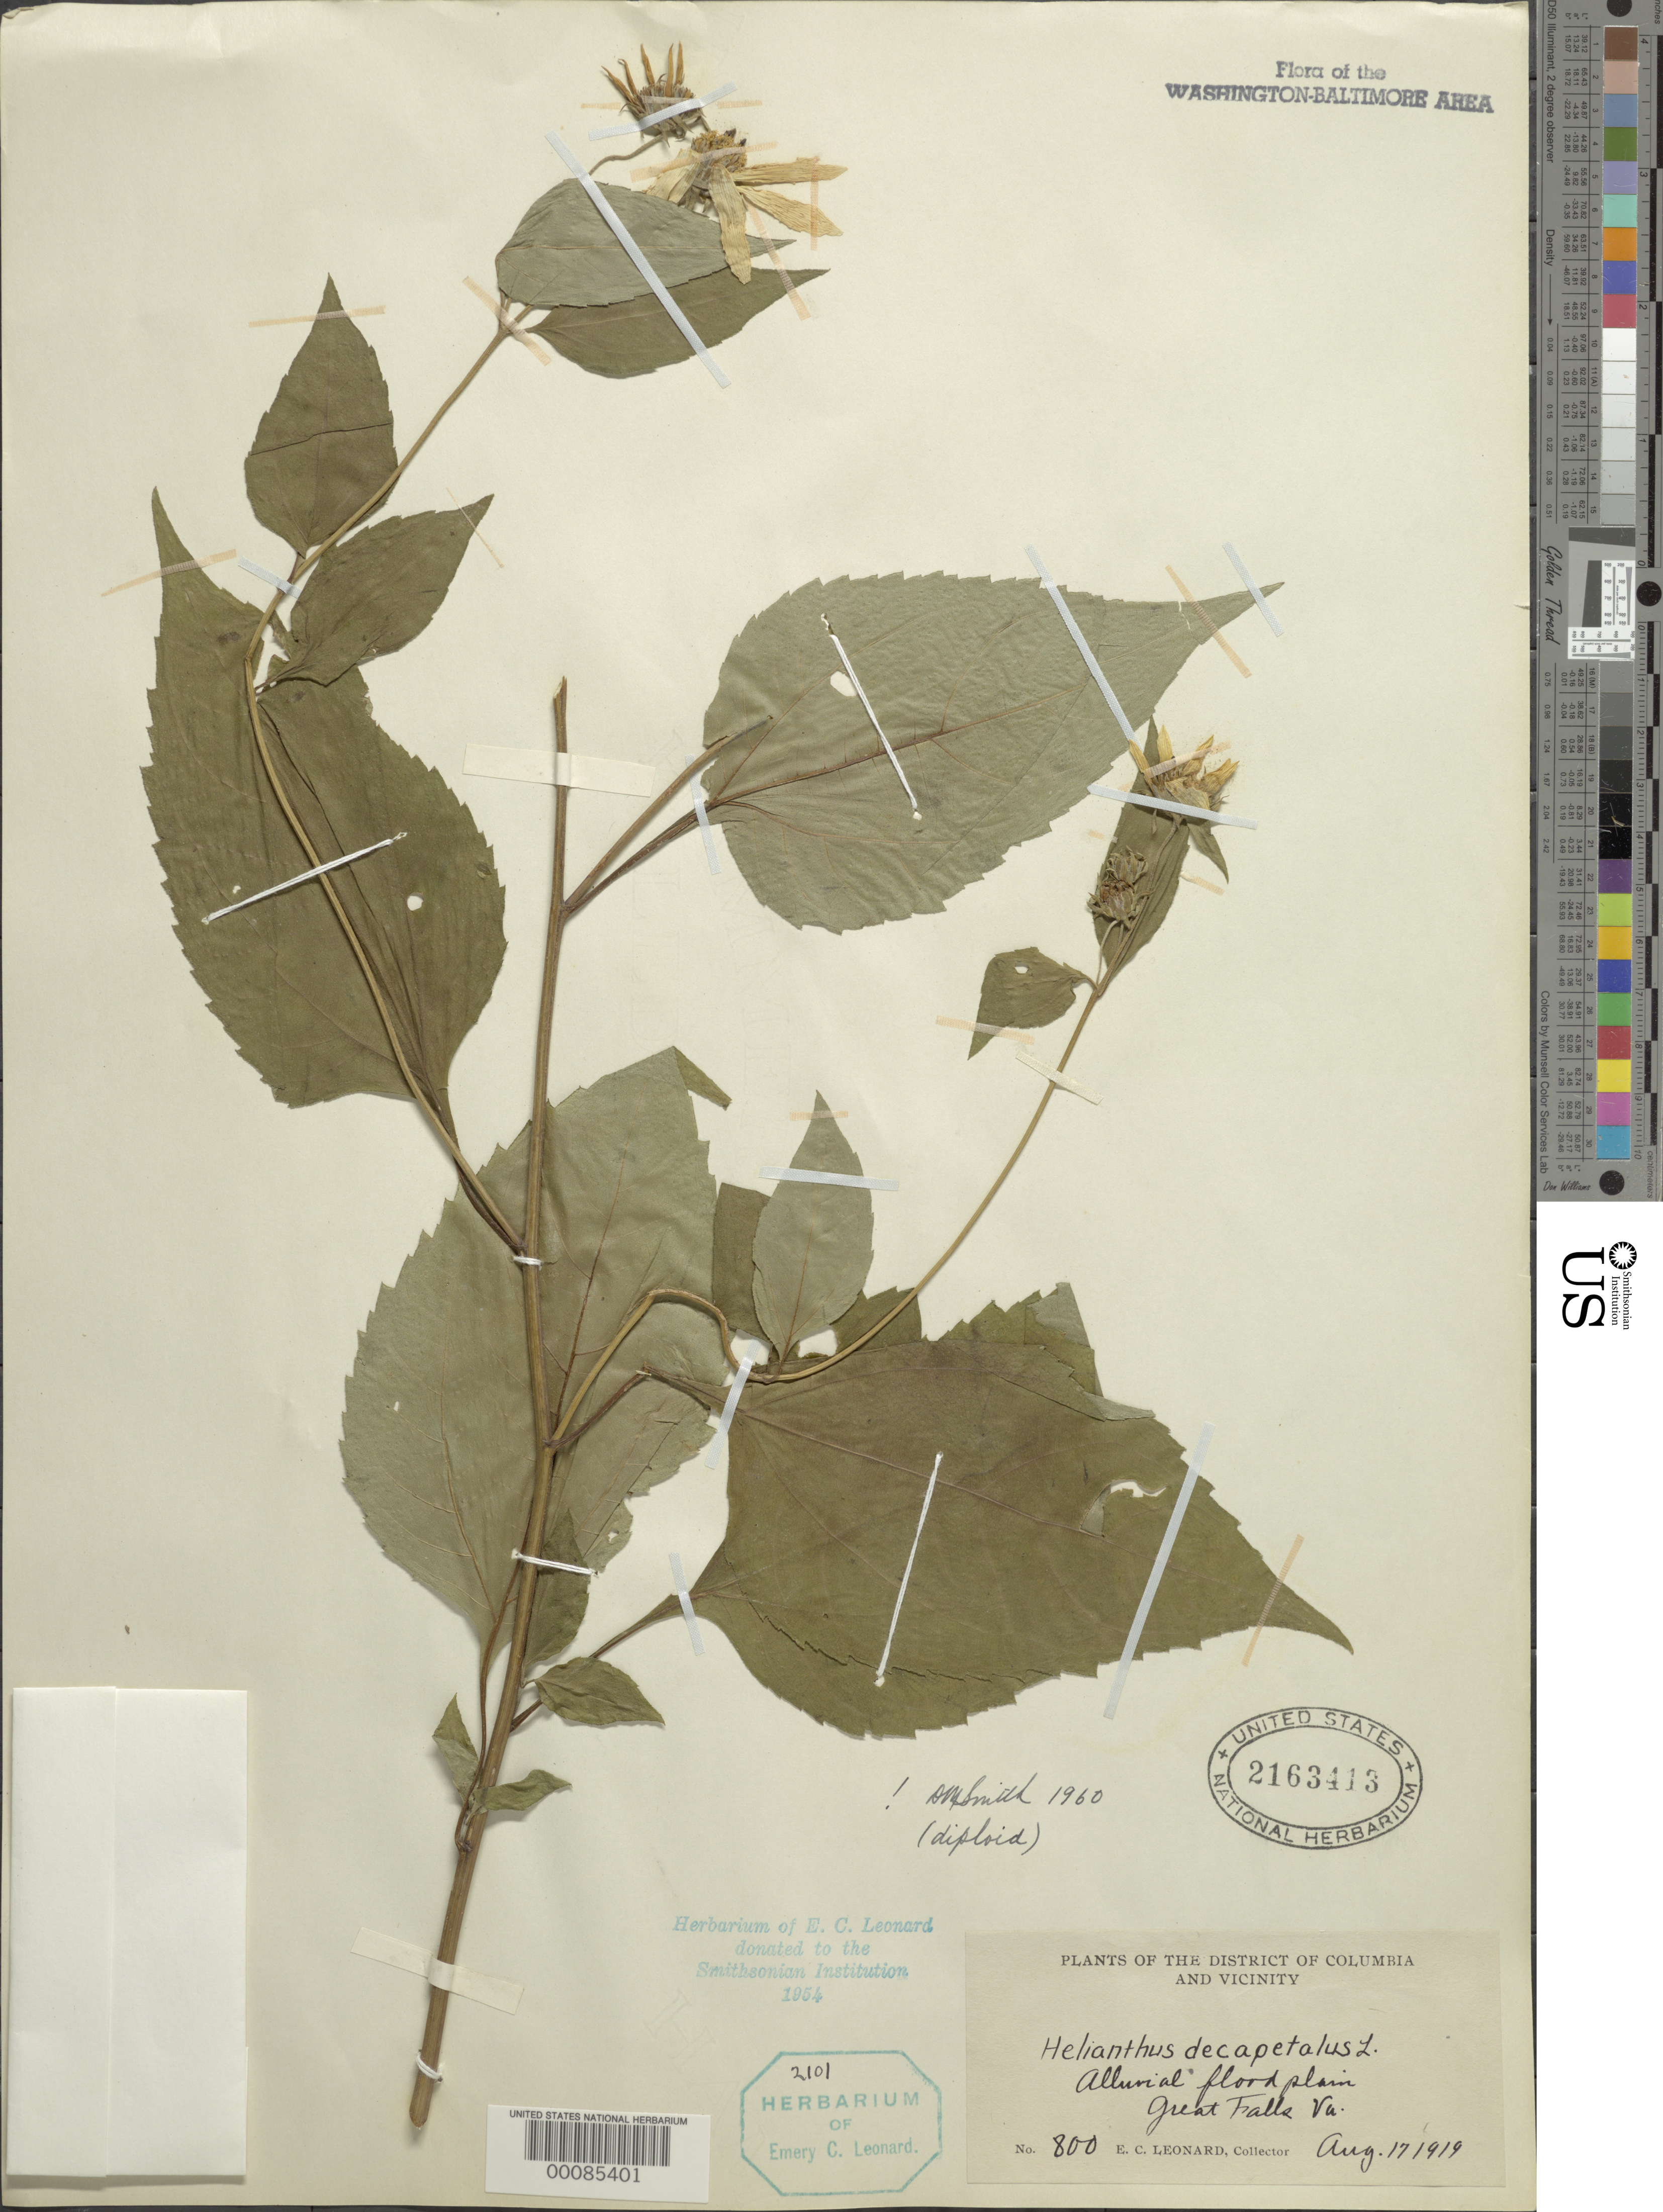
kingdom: Plantae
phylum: Tracheophyta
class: Magnoliopsida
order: Asterales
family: Asteraceae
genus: Helianthus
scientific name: Helianthus decapetalus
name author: L.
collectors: E. C. Leonard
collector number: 800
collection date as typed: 17 Aug 1919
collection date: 1919-08-17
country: United States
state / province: Virginia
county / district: Fairfax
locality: Great Falls C. & O. Canal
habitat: Alluvial floodplain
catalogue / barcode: US 2163413